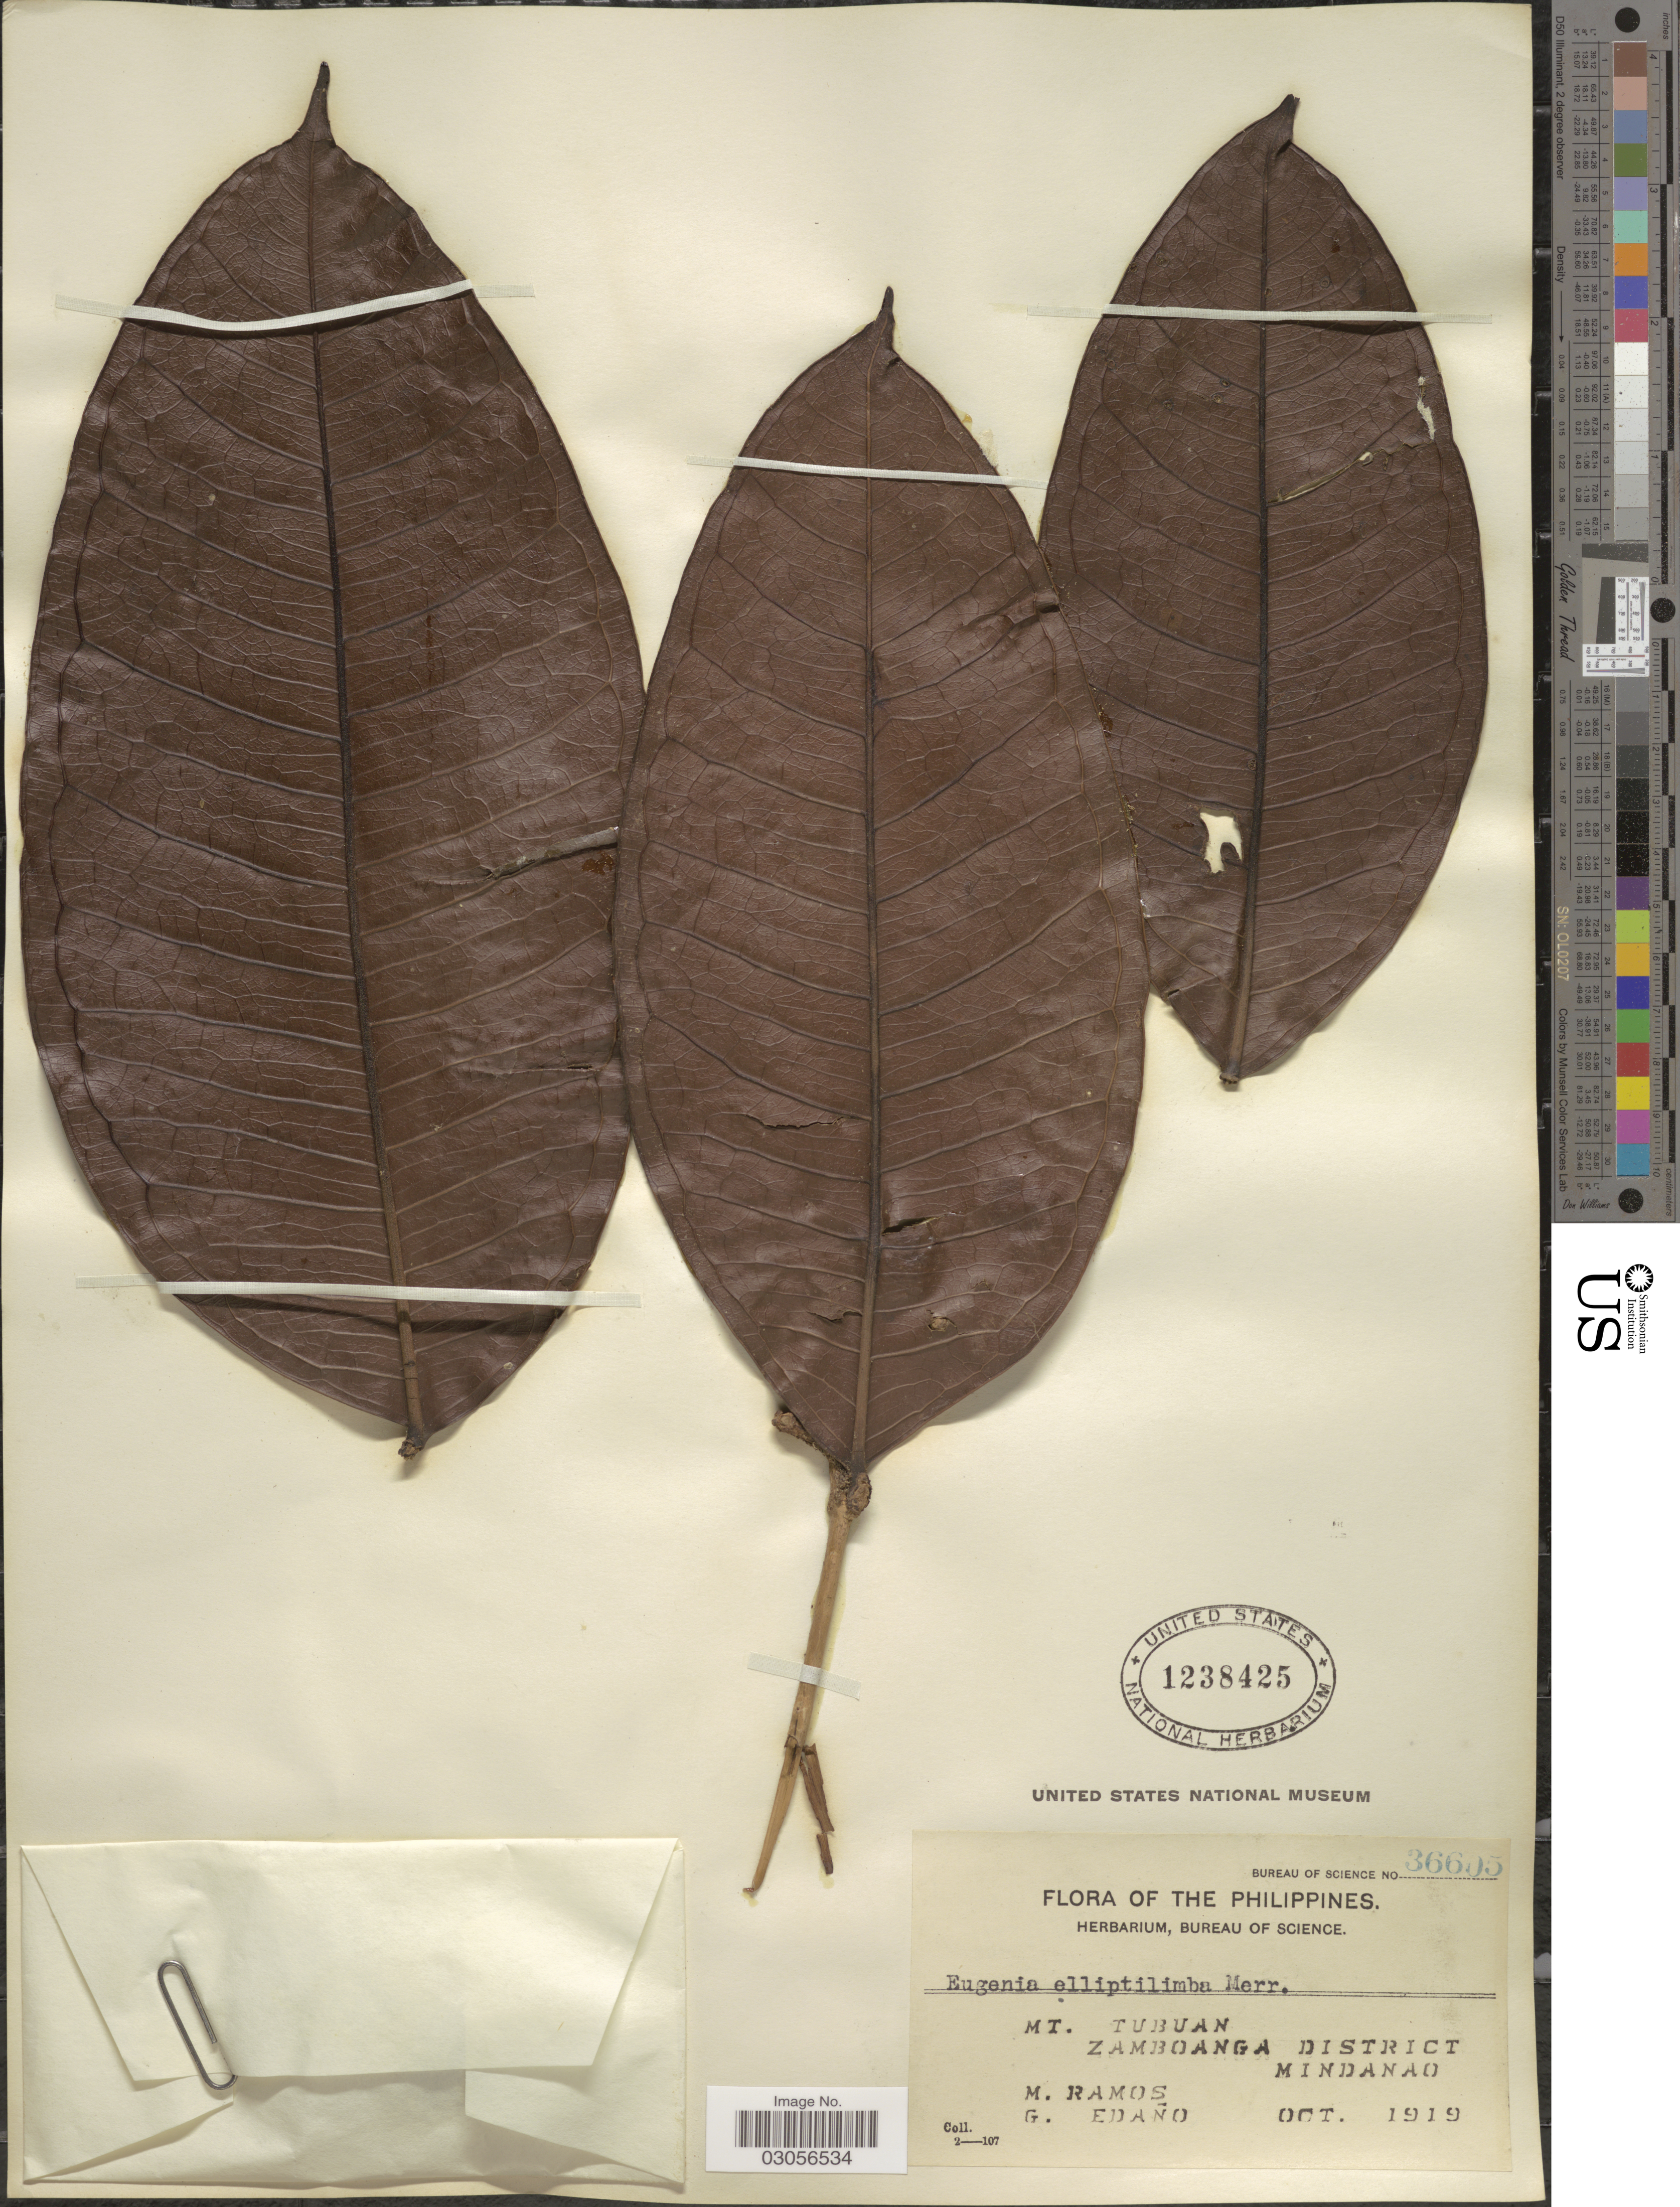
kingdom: Plantae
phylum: Tracheophyta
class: Magnoliopsida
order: Myrtales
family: Myrtaceae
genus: Syzygium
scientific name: Syzygium elliptilimbum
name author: (Merr.) Merr. & L.M. Perry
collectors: M. Ramos & G. Edaño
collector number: Bureau of science 36605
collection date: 1919-10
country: Philippines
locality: Mt. Tubuan, Zamboanga District, Mindanao.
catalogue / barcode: US 1238425